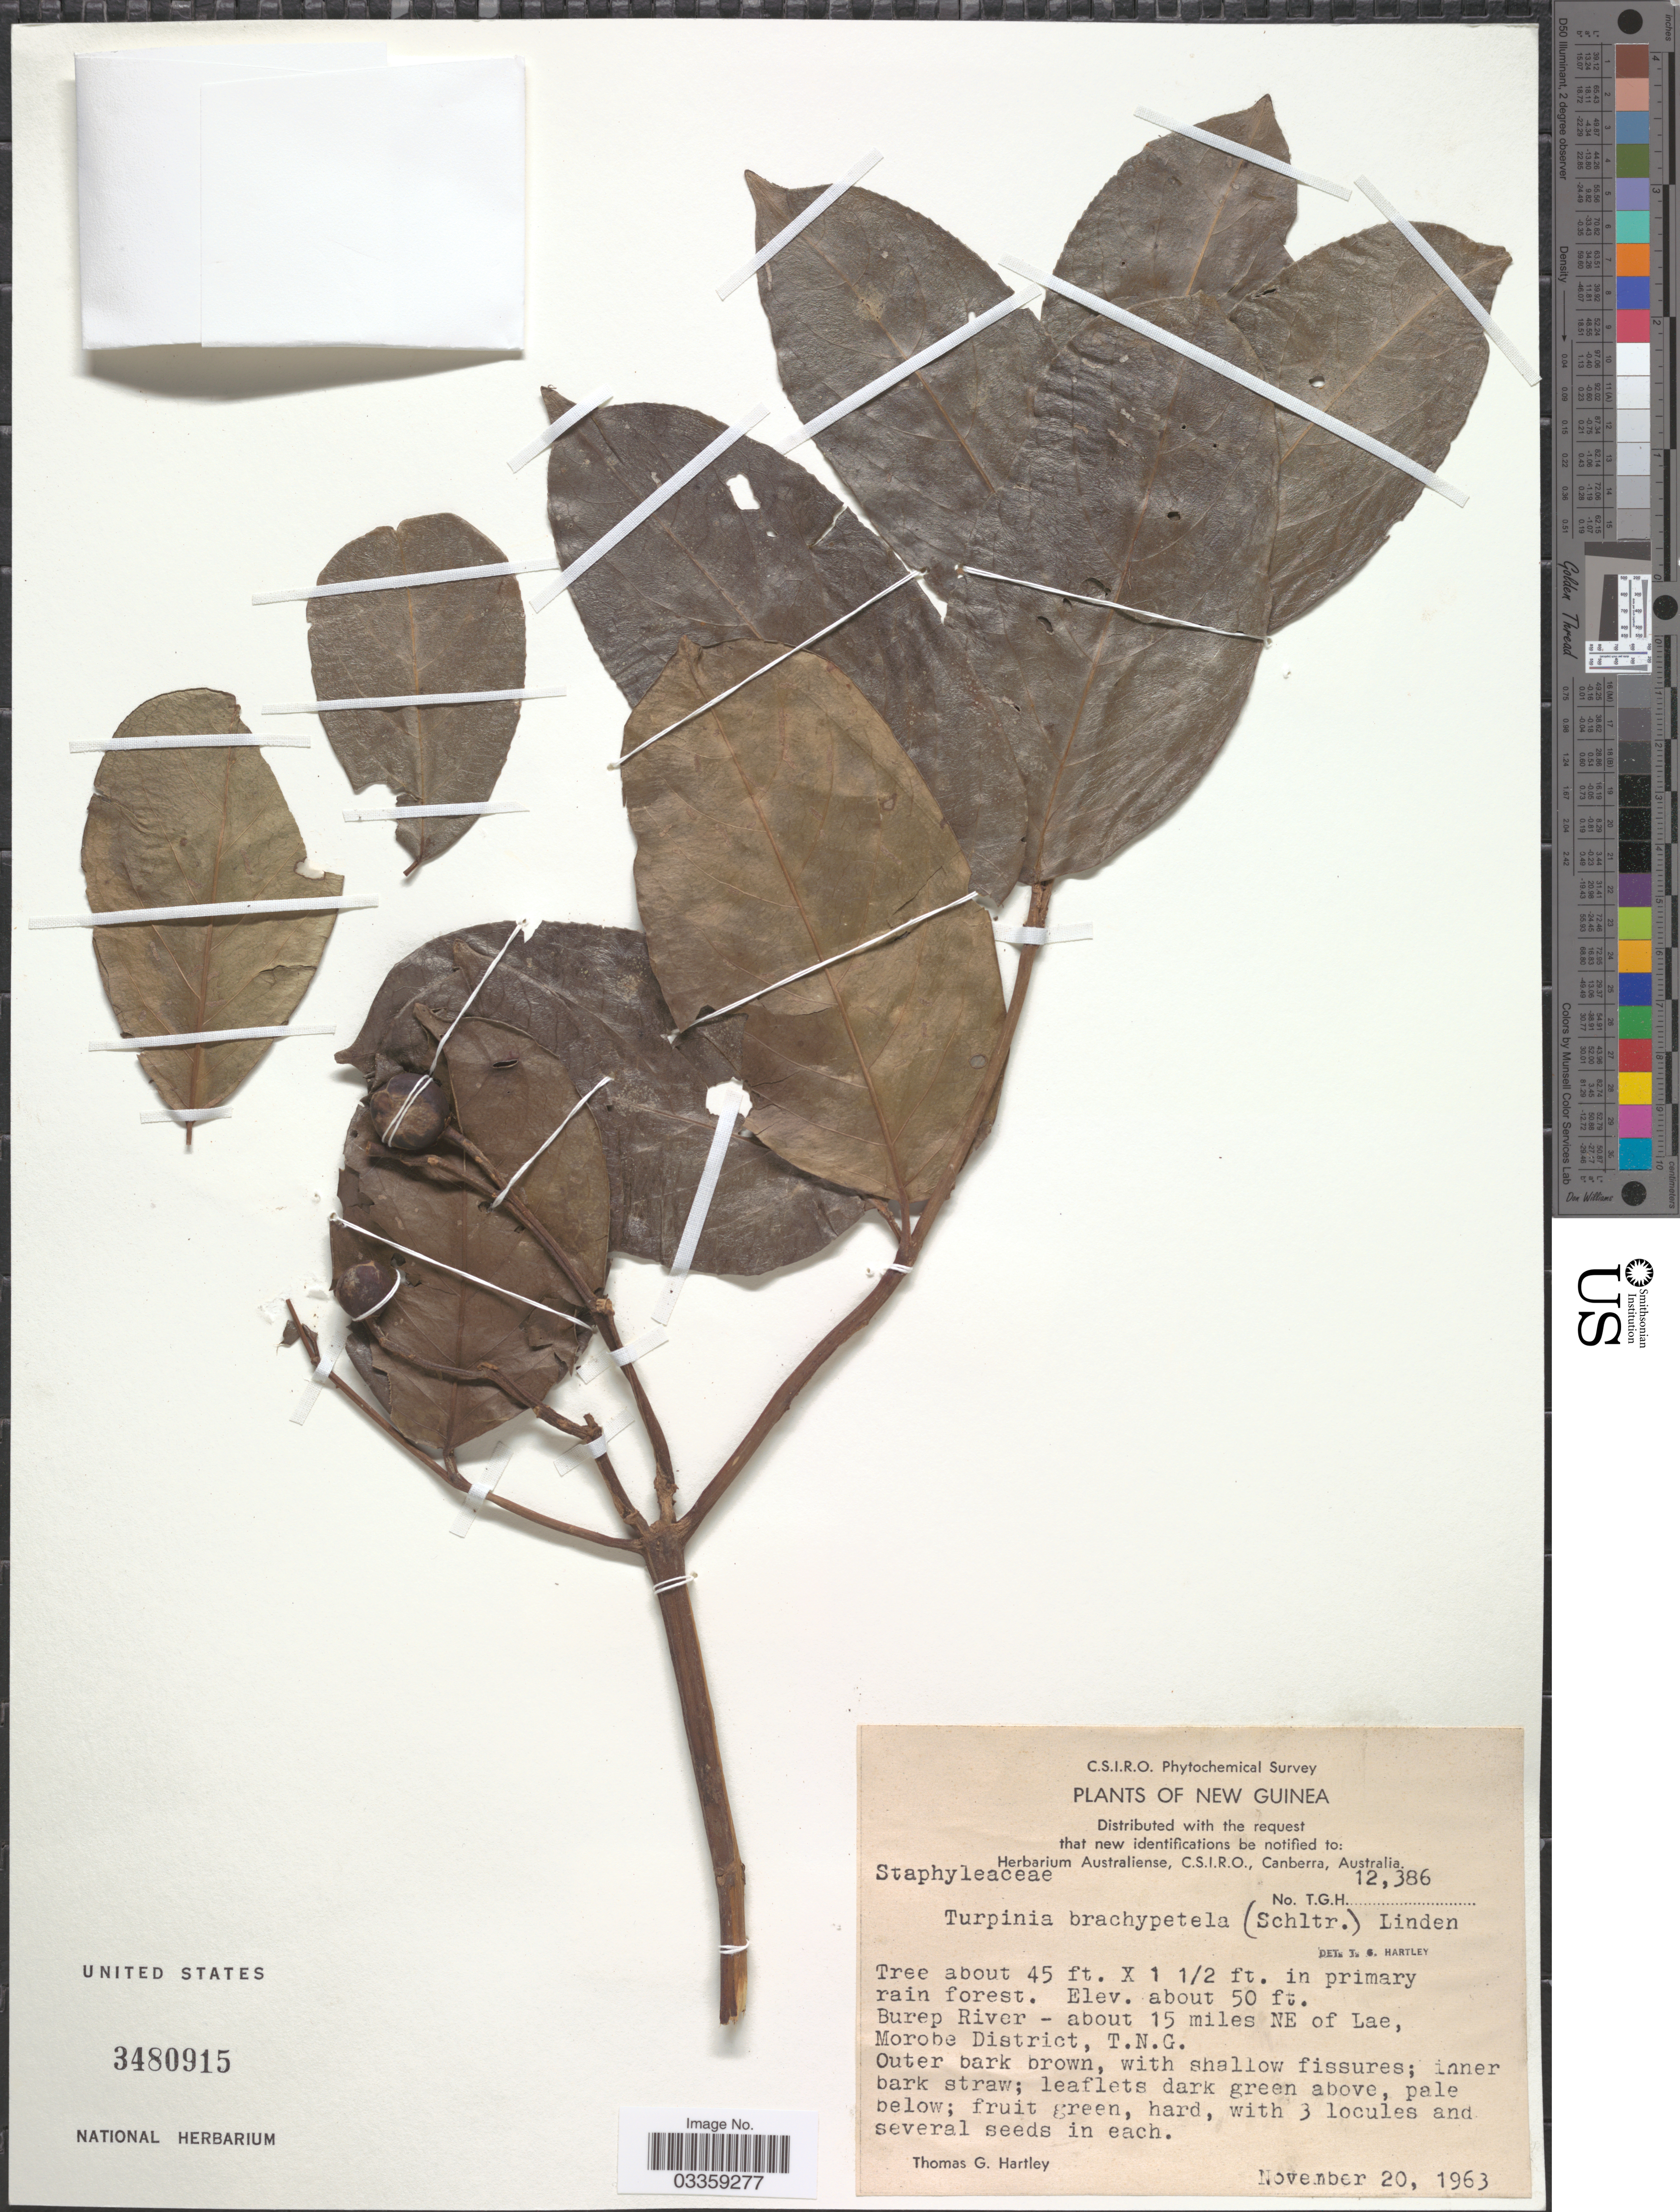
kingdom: Plantae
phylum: Tracheophyta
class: Magnoliopsida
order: Crossosomatales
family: Staphyleaceae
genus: Turpinia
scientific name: Turpinia brachypetala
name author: (Schltr.) Linden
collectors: T. G. Hartley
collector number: TGH12386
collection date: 1963-11-20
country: Papua New Guinea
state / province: Morobe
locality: New Guinea, Burep River - about 15 miles NE of Lae, Morobe District, T.N.G.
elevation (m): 15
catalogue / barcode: US 3480915